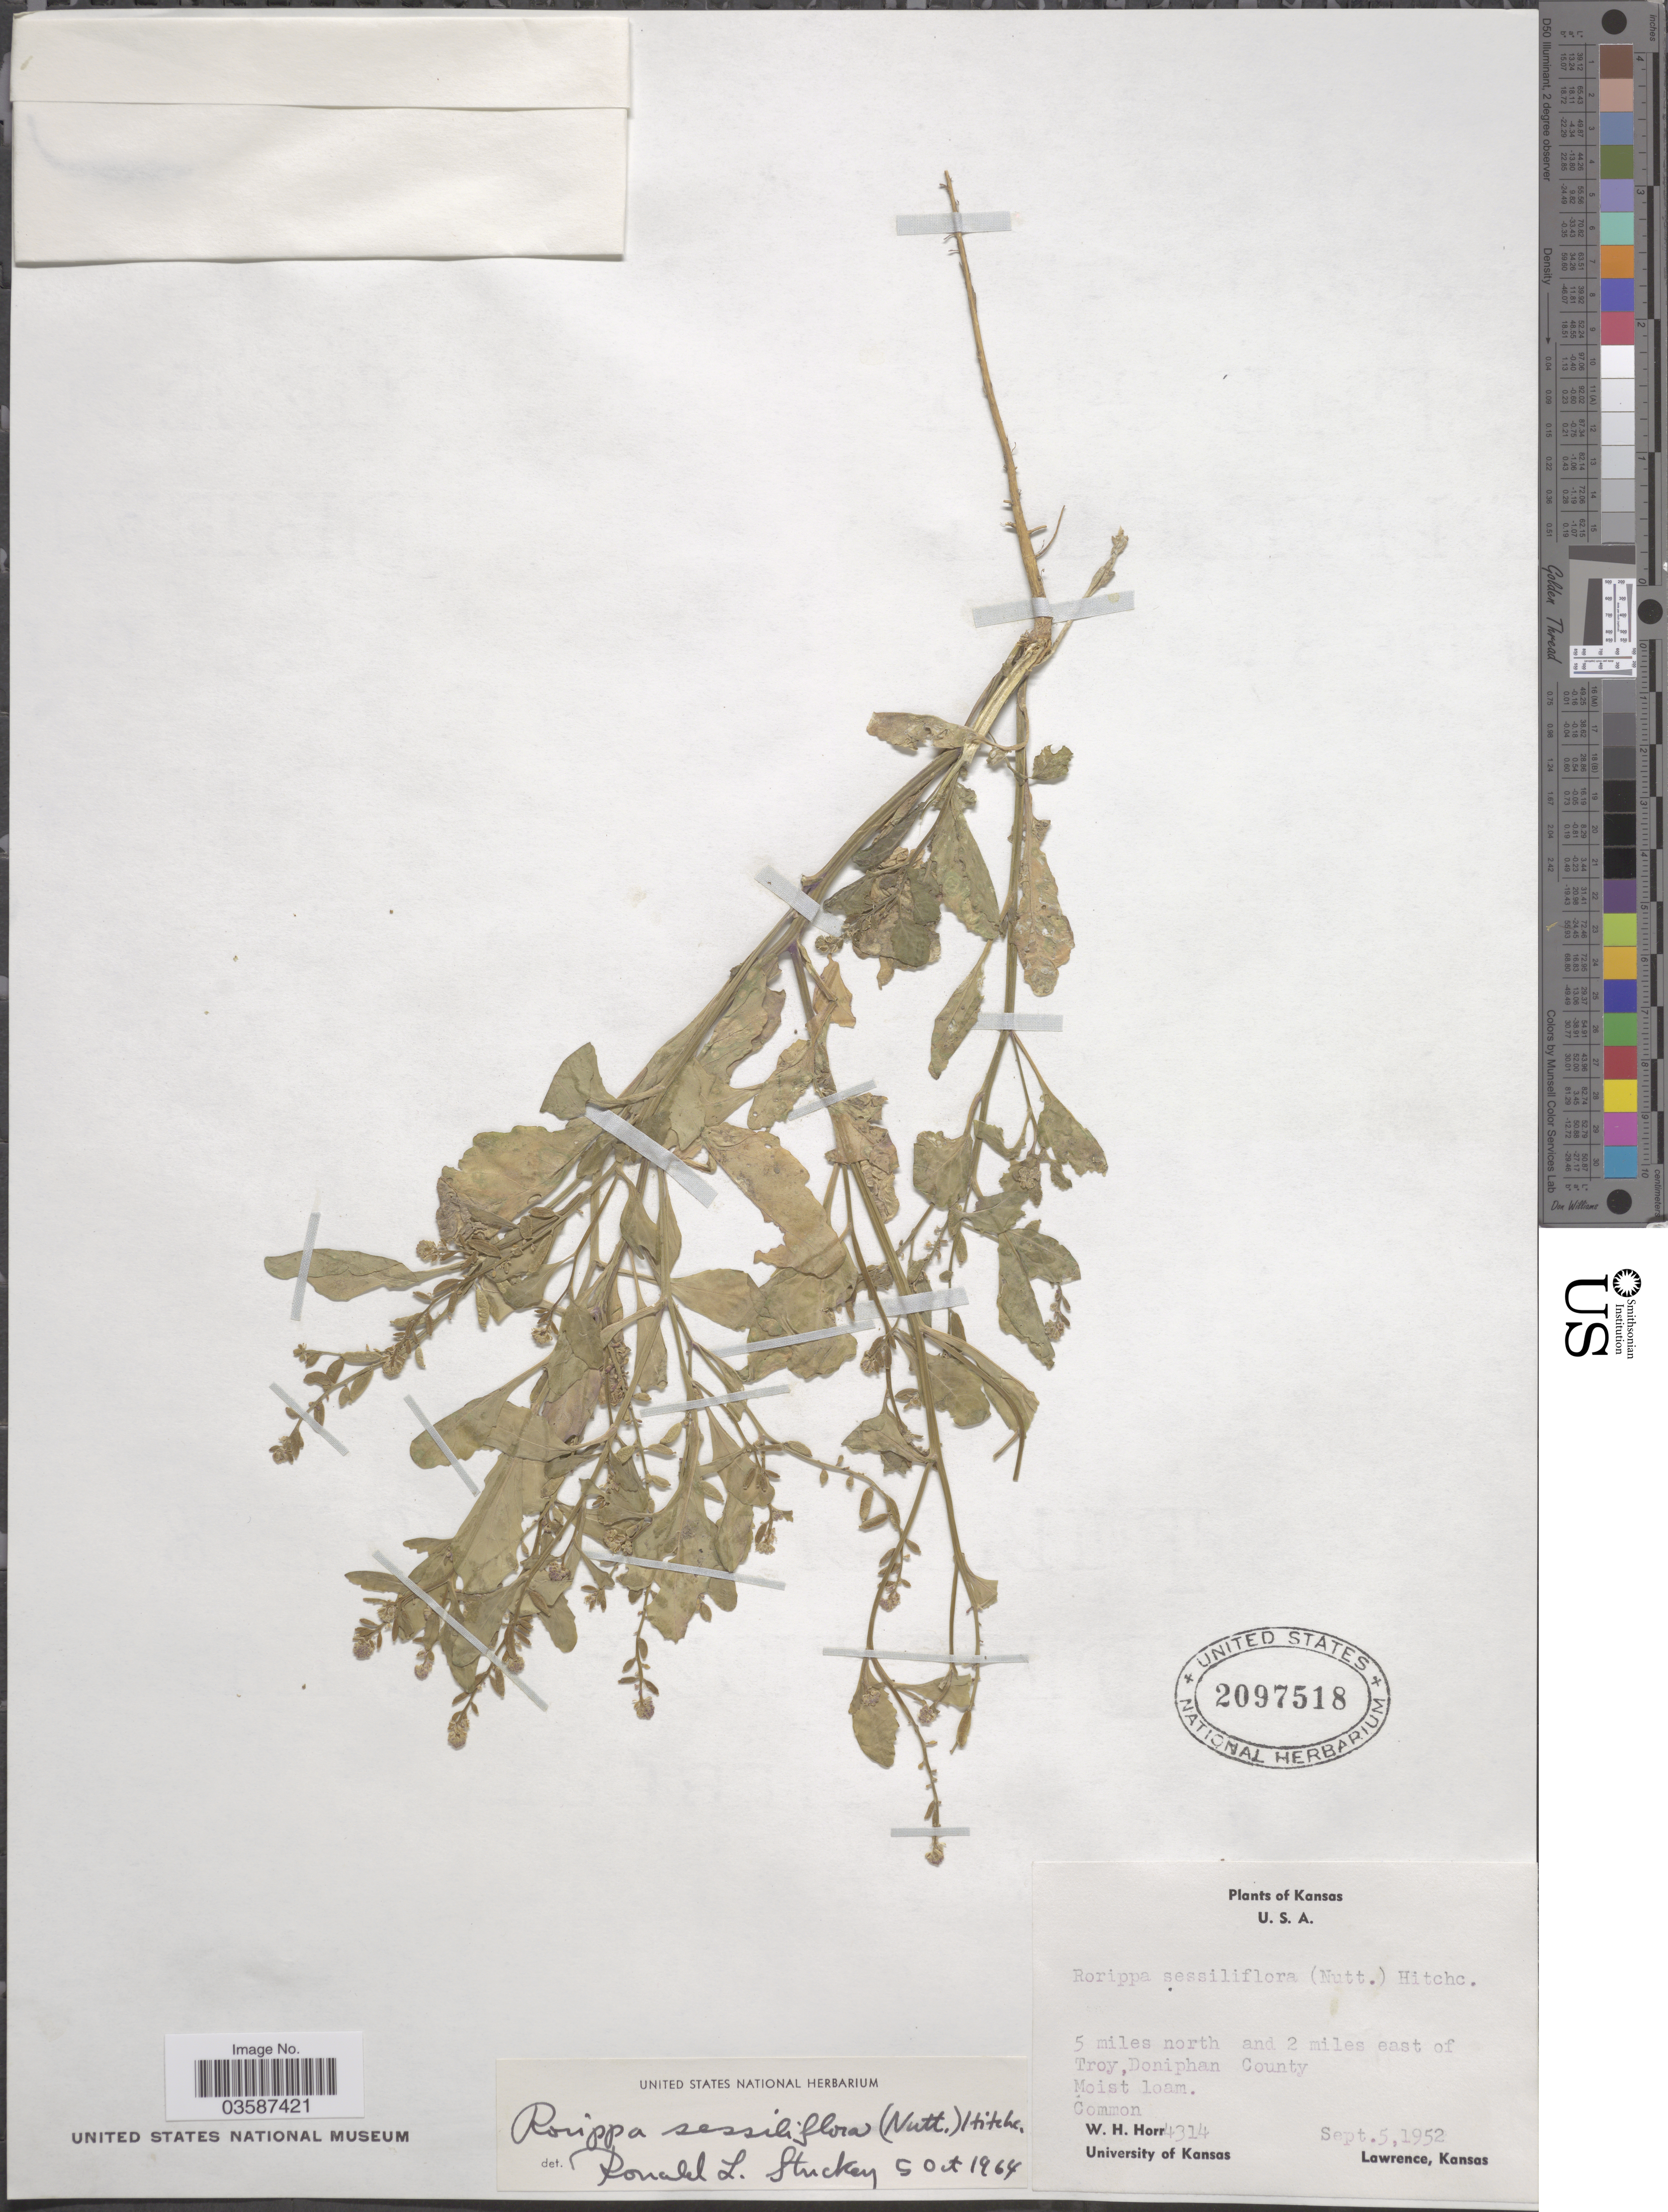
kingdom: Plantae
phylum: Tracheophyta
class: Magnoliopsida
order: Brassicales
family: Brassicaceae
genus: Rorippa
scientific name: Rorippa sessiliflora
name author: (Nutt.) Hitchc.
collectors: W. H. Horr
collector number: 4314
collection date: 1952-09-05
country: United States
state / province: Kansas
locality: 5 miles north and 2 miles east of Troy, Doniphan County.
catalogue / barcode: US 2097518